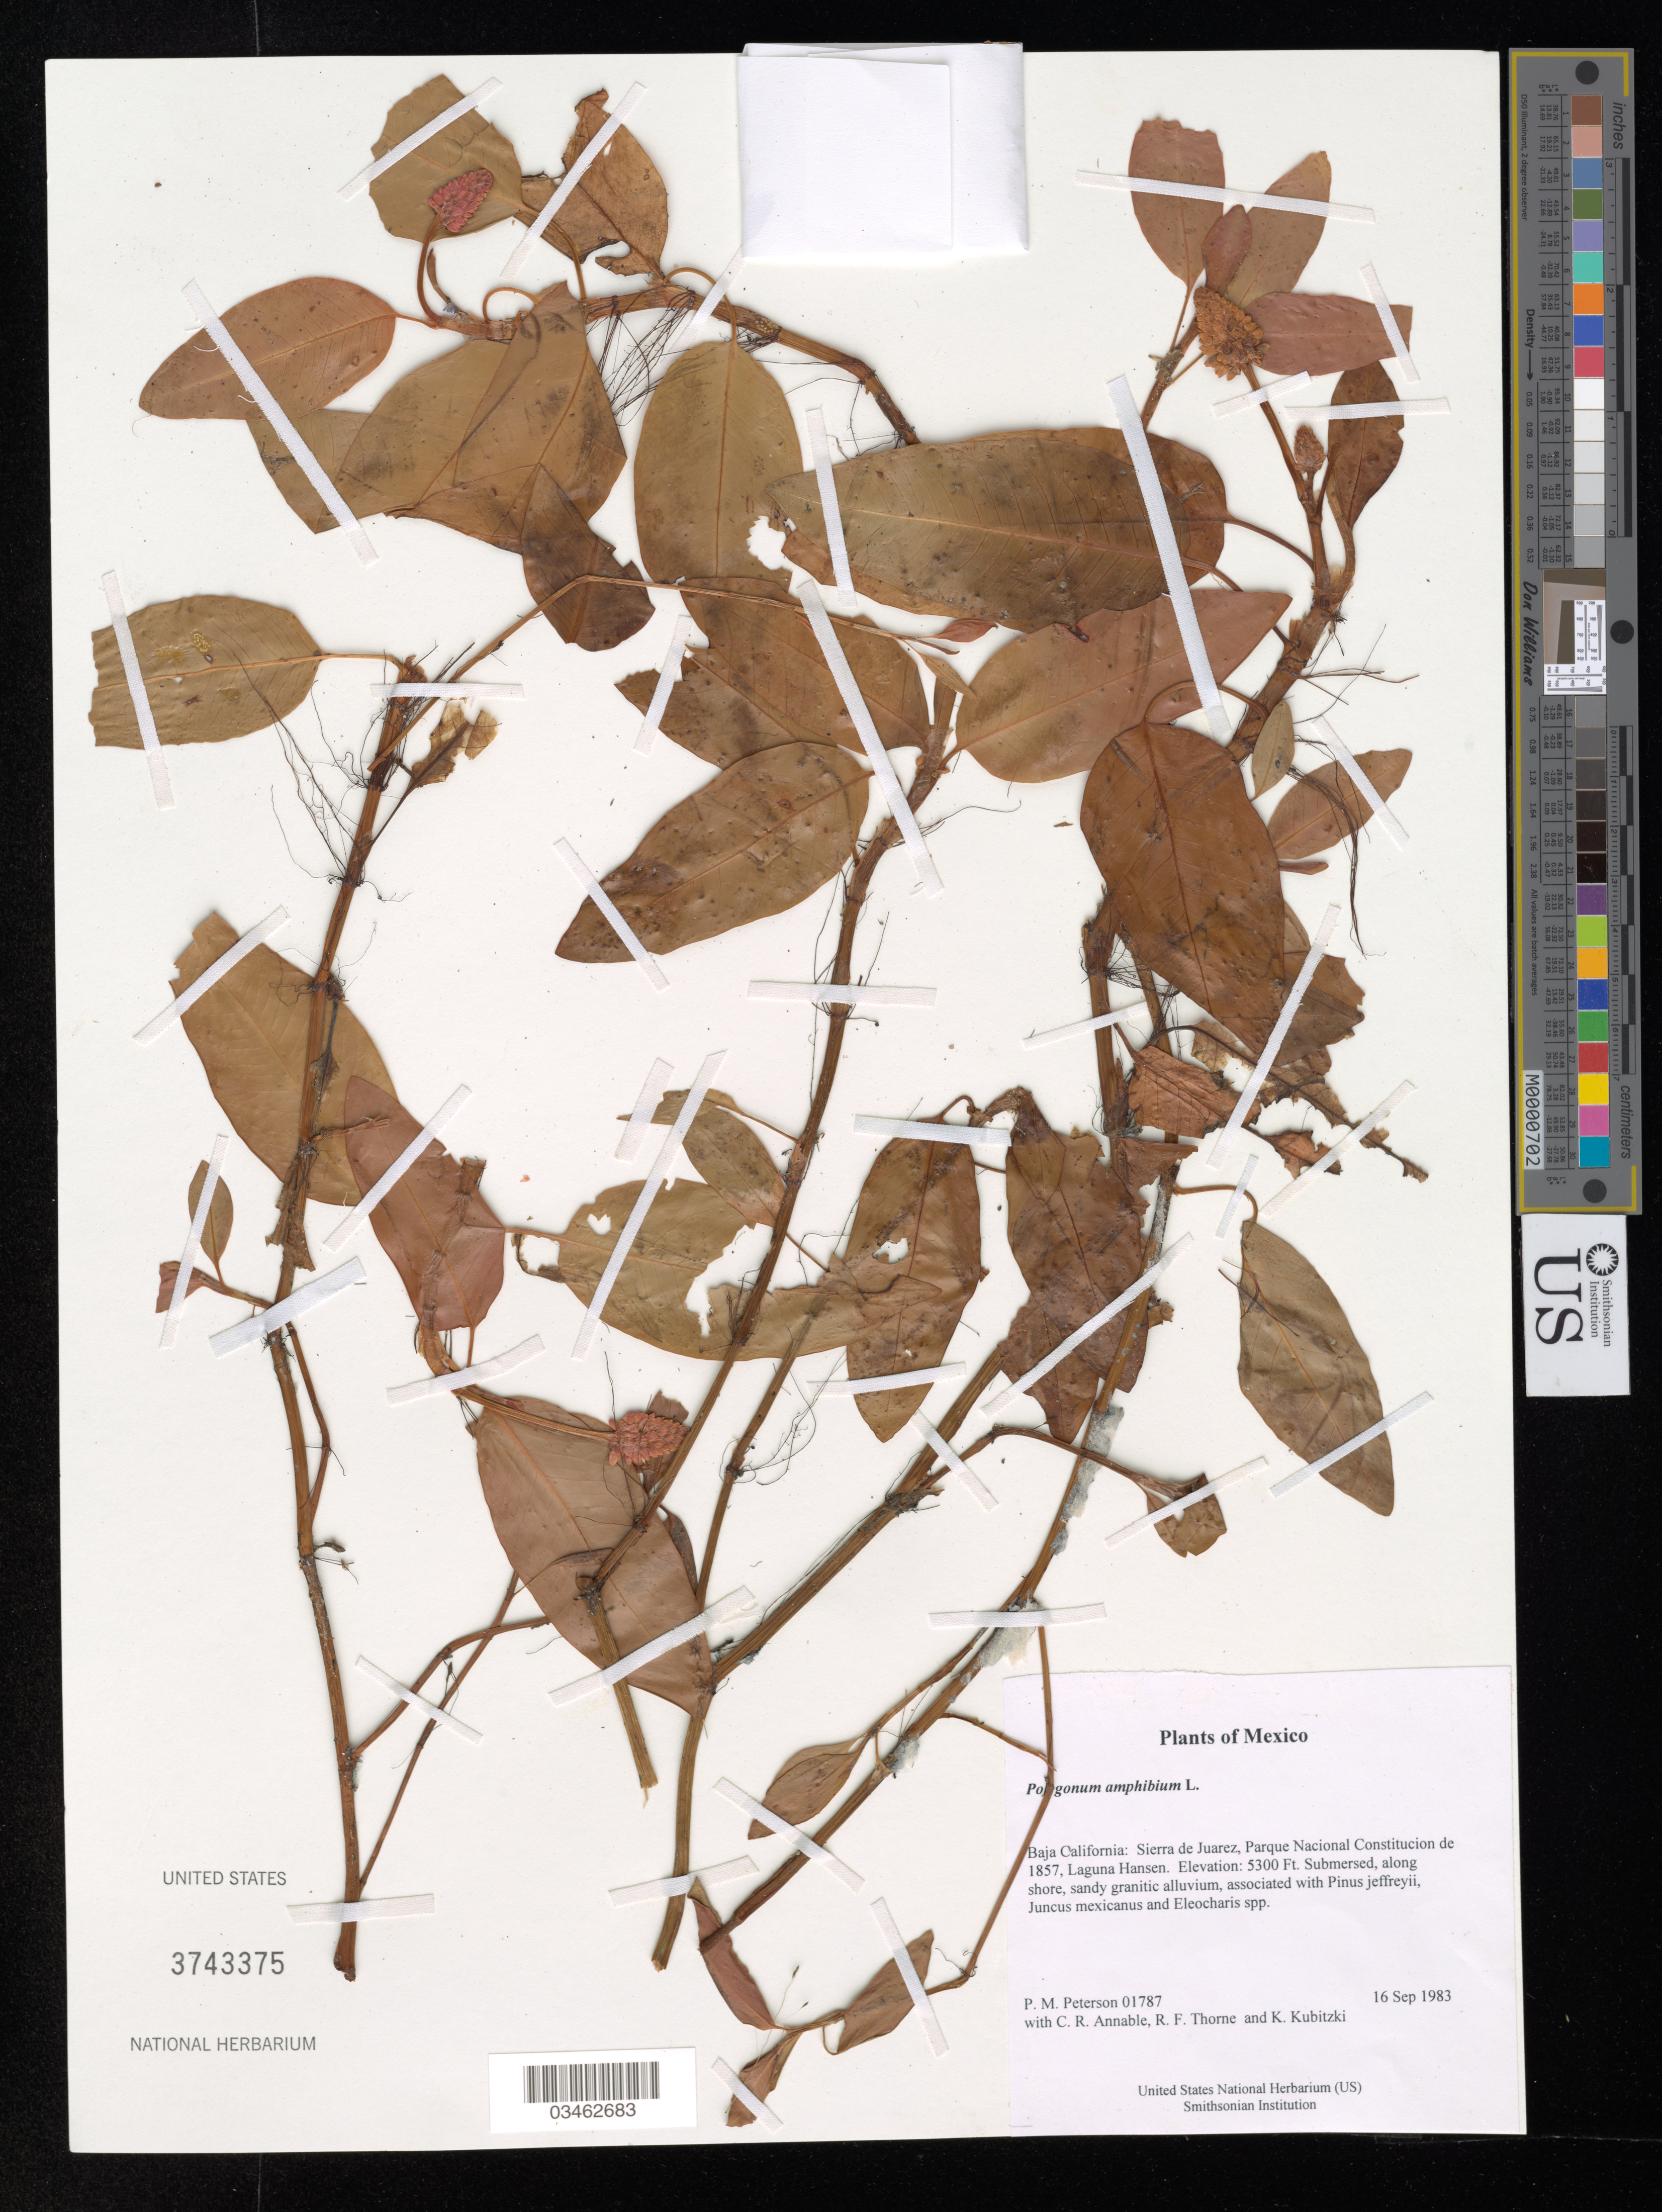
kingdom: Plantae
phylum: Tracheophyta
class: Magnoliopsida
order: Caryophyllales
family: Polygonaceae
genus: Polygonum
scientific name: Polygonum amphibium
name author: L.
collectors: P. M. Peterson, C. R. Annable, R. F. Thorne & K. Kubitzki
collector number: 01787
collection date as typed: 16 Sep 1983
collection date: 1983-09-16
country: Mexico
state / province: Baja California Norte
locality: Sierra de Juarez, Parque Nacional Constitucion de 1857, Laguna Hansen.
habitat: Submersed, along shore, sandy granitic alluvium, associated with Pinus jeffreyii, Juncus mexicanus and Eleocharis spp.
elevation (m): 1615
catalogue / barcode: US 3743375